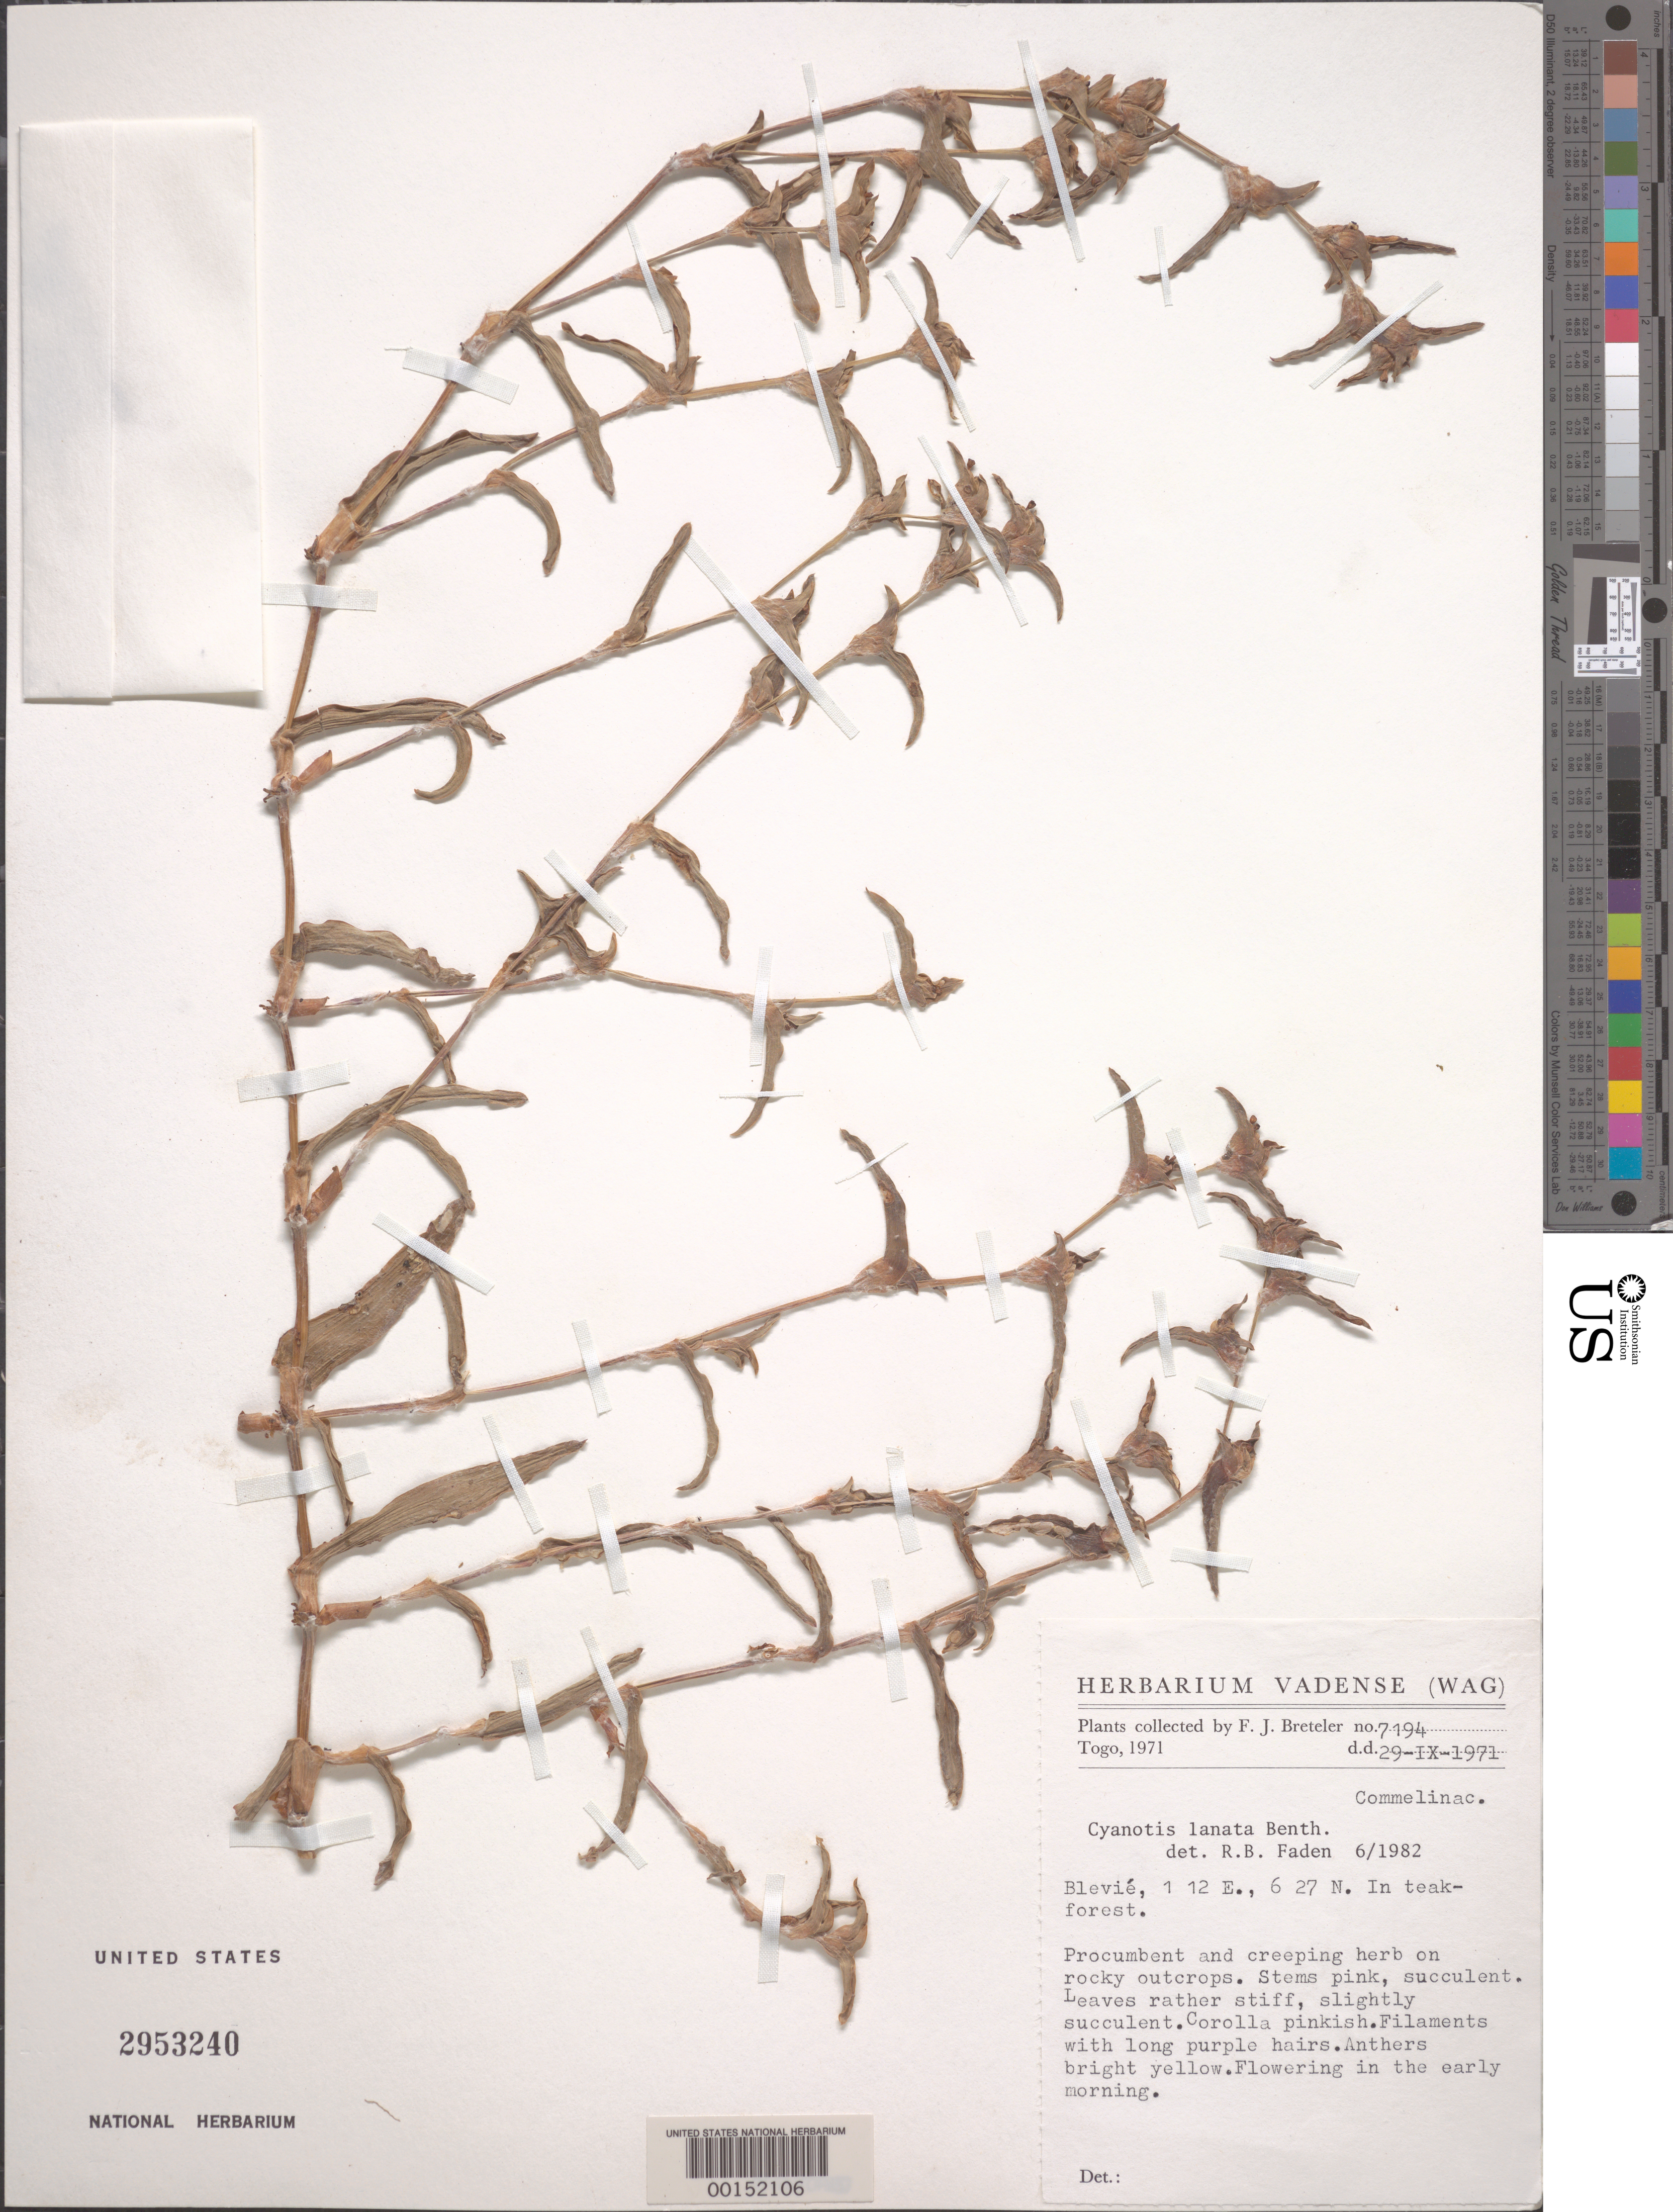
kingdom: Plantae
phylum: Tracheophyta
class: Liliopsida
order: Commelinales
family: Commelinaceae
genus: Cyanotis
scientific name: Cyanotis lanata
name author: Benth.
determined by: Faden, Robert B., (US), Smithsonian Institution - National Museum of Natural History (UNITED STATES)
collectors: F. J. Breteler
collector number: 7194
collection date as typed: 29 Sep 1971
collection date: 1971-09-29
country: Togo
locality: Blevie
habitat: Rock outcrops, teak forest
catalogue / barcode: US 2953240